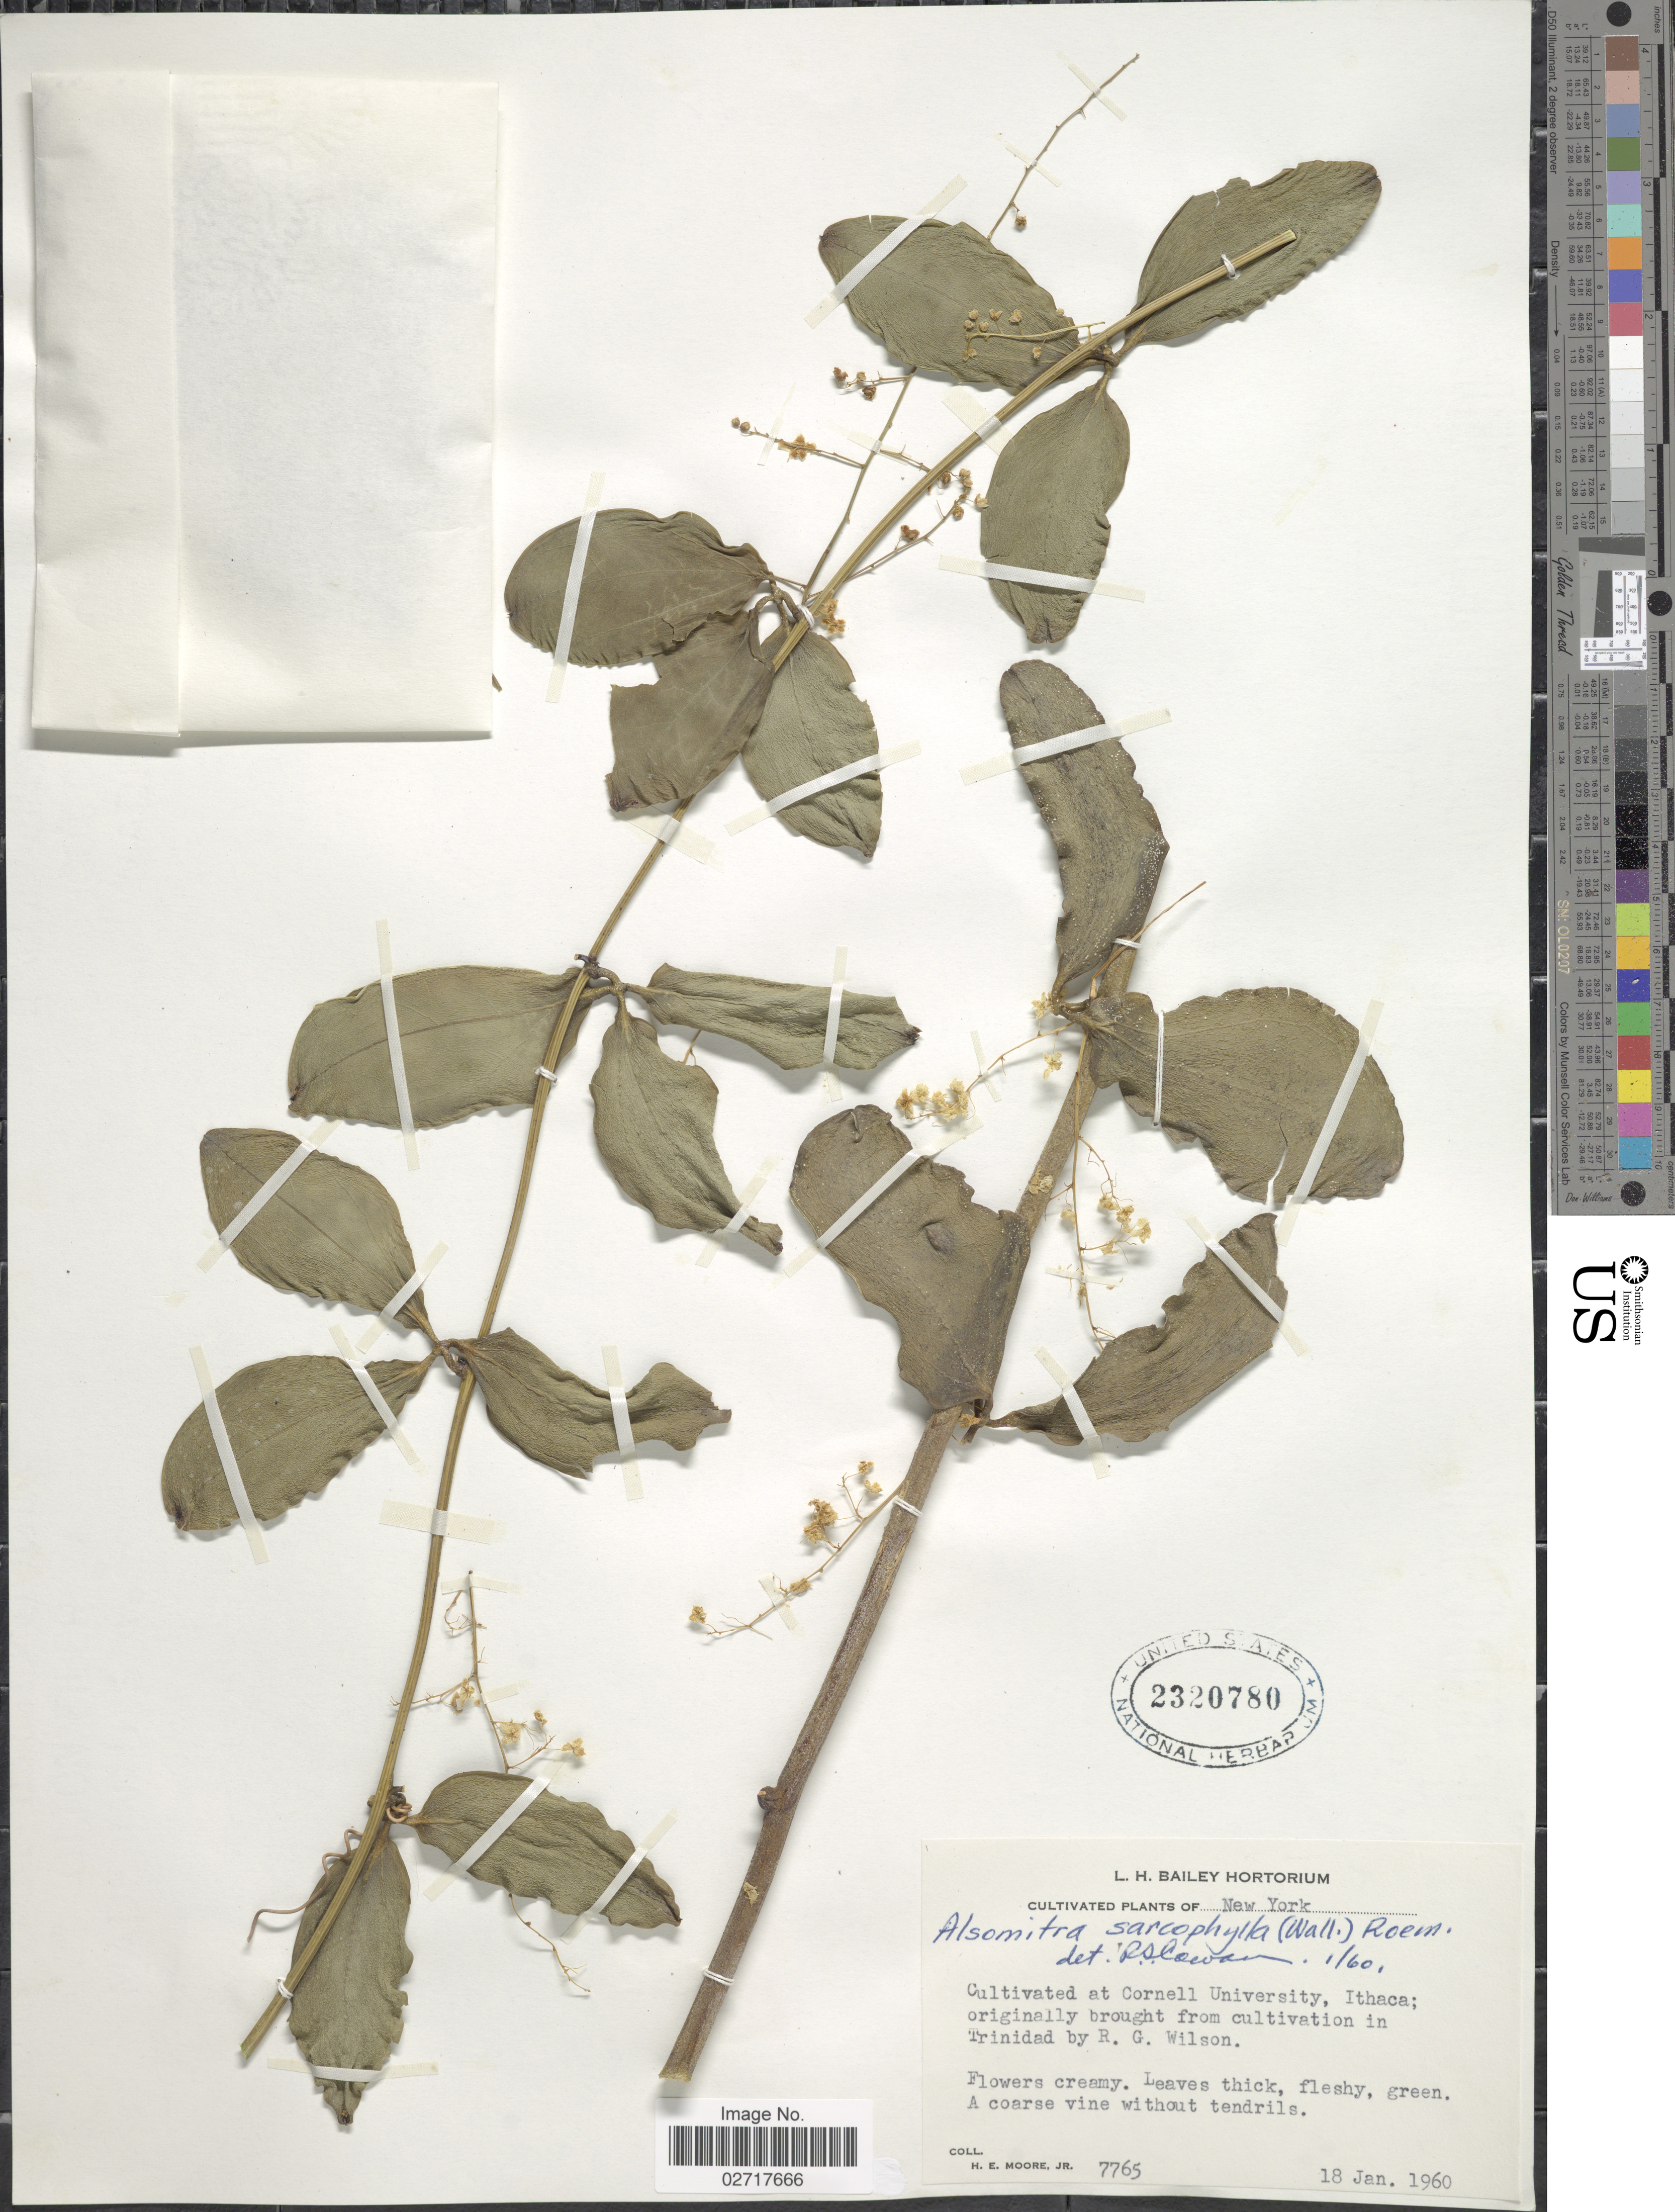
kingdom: Plantae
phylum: Tracheophyta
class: Magnoliopsida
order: Cucurbitales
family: Cucurbitaceae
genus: Neoalsomitra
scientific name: Neoalsomitra sarcophylla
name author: (Wall.) Hutch.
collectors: H. Moore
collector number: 7765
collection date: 1960-01-18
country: United States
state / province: New York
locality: Cultivated at Cornell University, Ithaca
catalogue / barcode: US 2320780